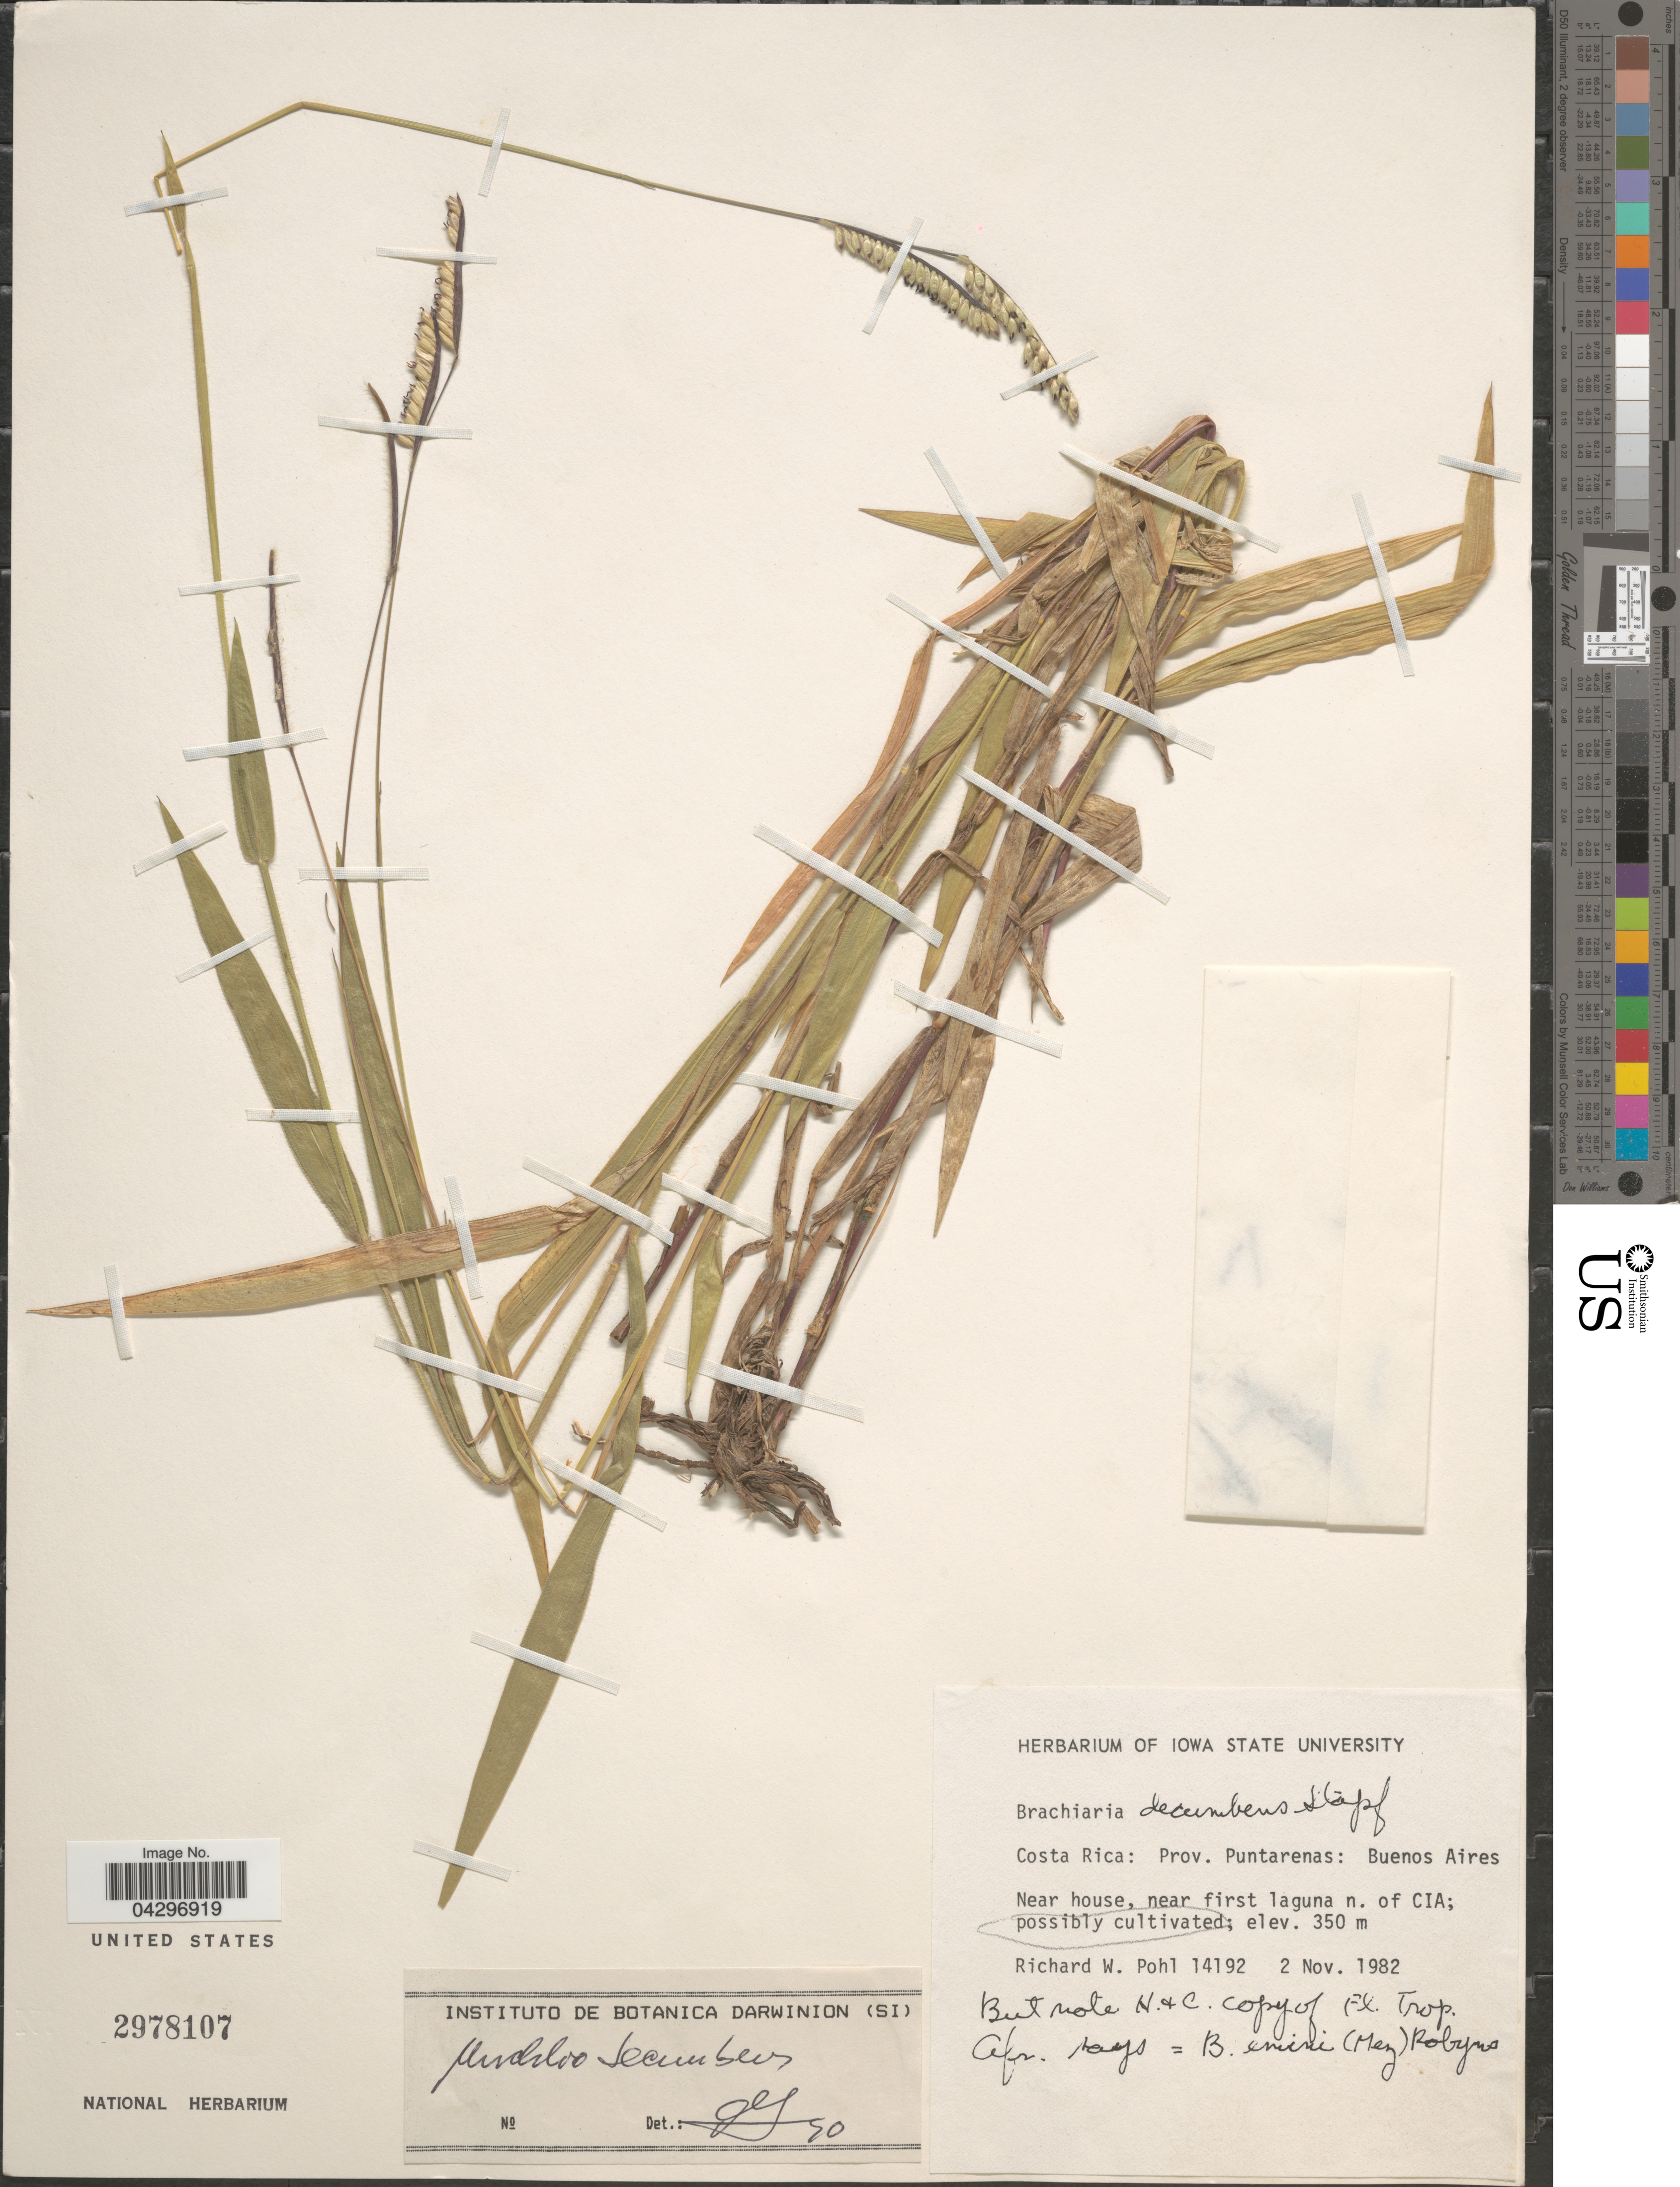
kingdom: Plantae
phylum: Tracheophyta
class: Liliopsida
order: Poales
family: Poaceae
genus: Urochloa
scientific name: Urochloa decumbens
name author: (Stapf) R.D. Webster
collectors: R. W. Pohl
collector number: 14192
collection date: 1982-11-02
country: Costa Rica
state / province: Puntarenas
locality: Buenos Aires. Near house, near first laguna n. of CIA.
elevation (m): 350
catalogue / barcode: US 2978107